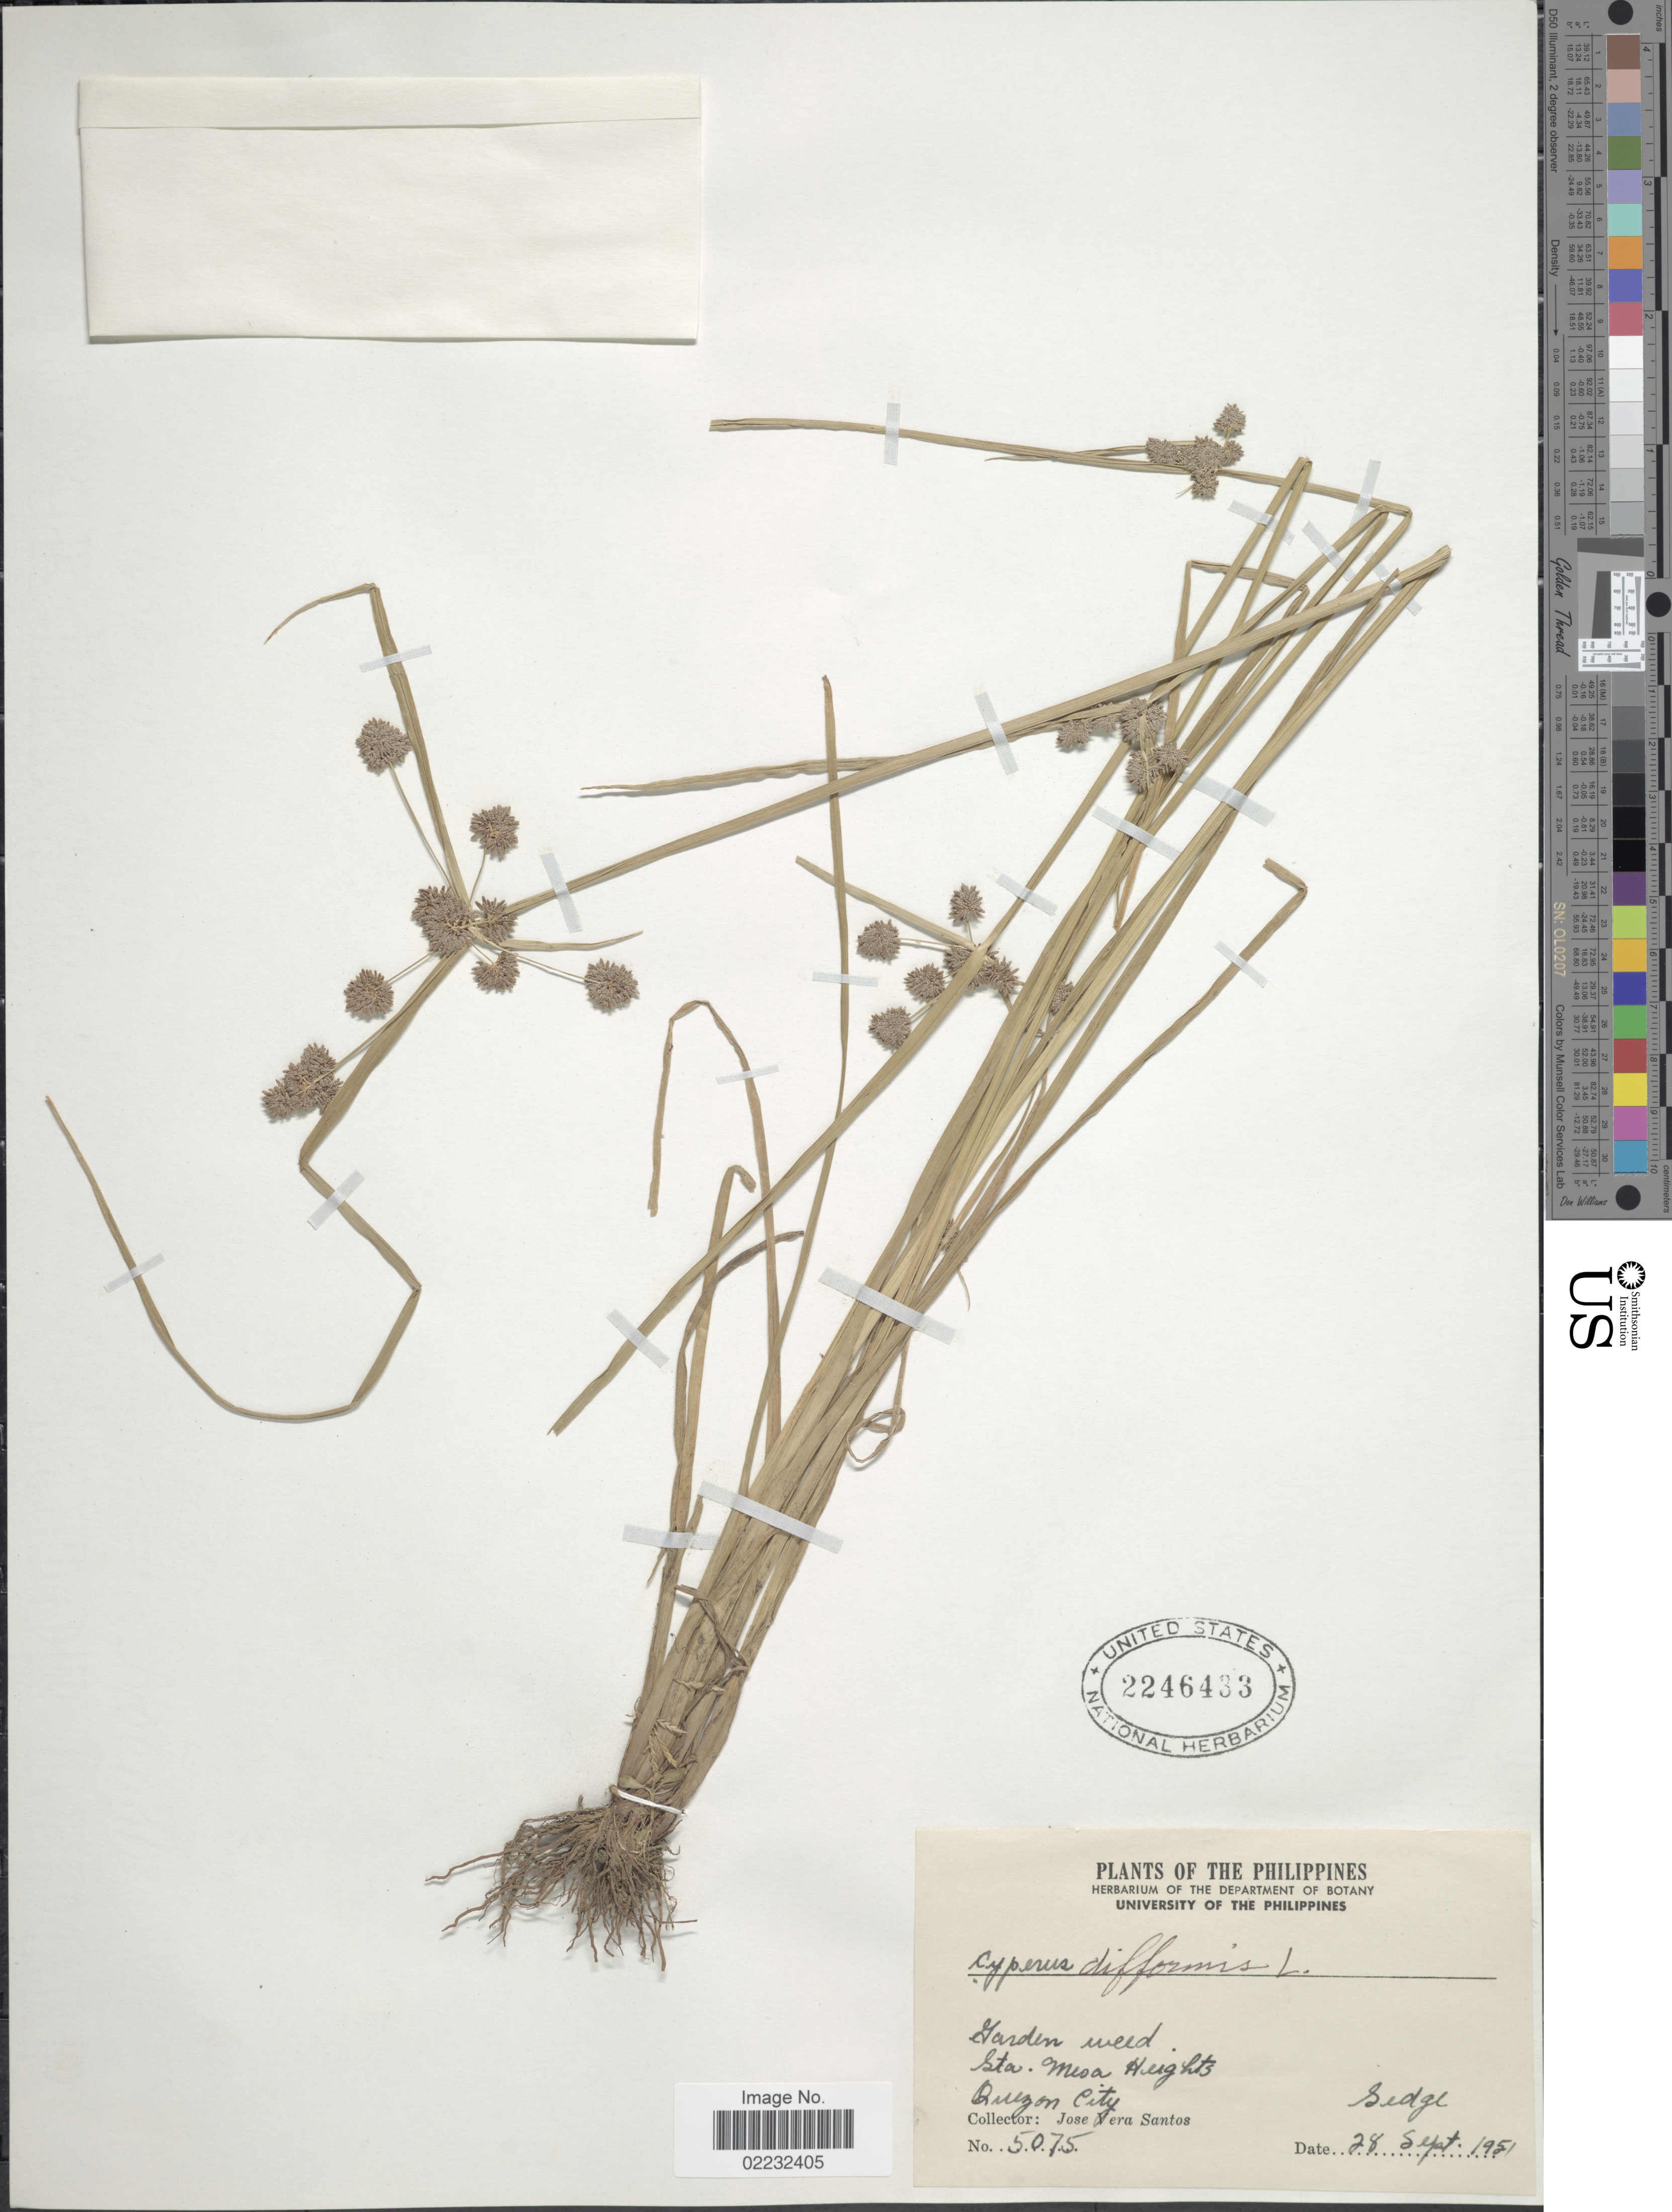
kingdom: Plantae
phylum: Tracheophyta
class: Liliopsida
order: Poales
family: Cyperaceae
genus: Cyperus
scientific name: Cyperus difformis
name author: L.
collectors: J. V. Santos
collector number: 5075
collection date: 1951-09-28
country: Philippines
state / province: National Capital Region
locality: Sta. Mesa Heights, Quezon City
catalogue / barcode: US 2246433